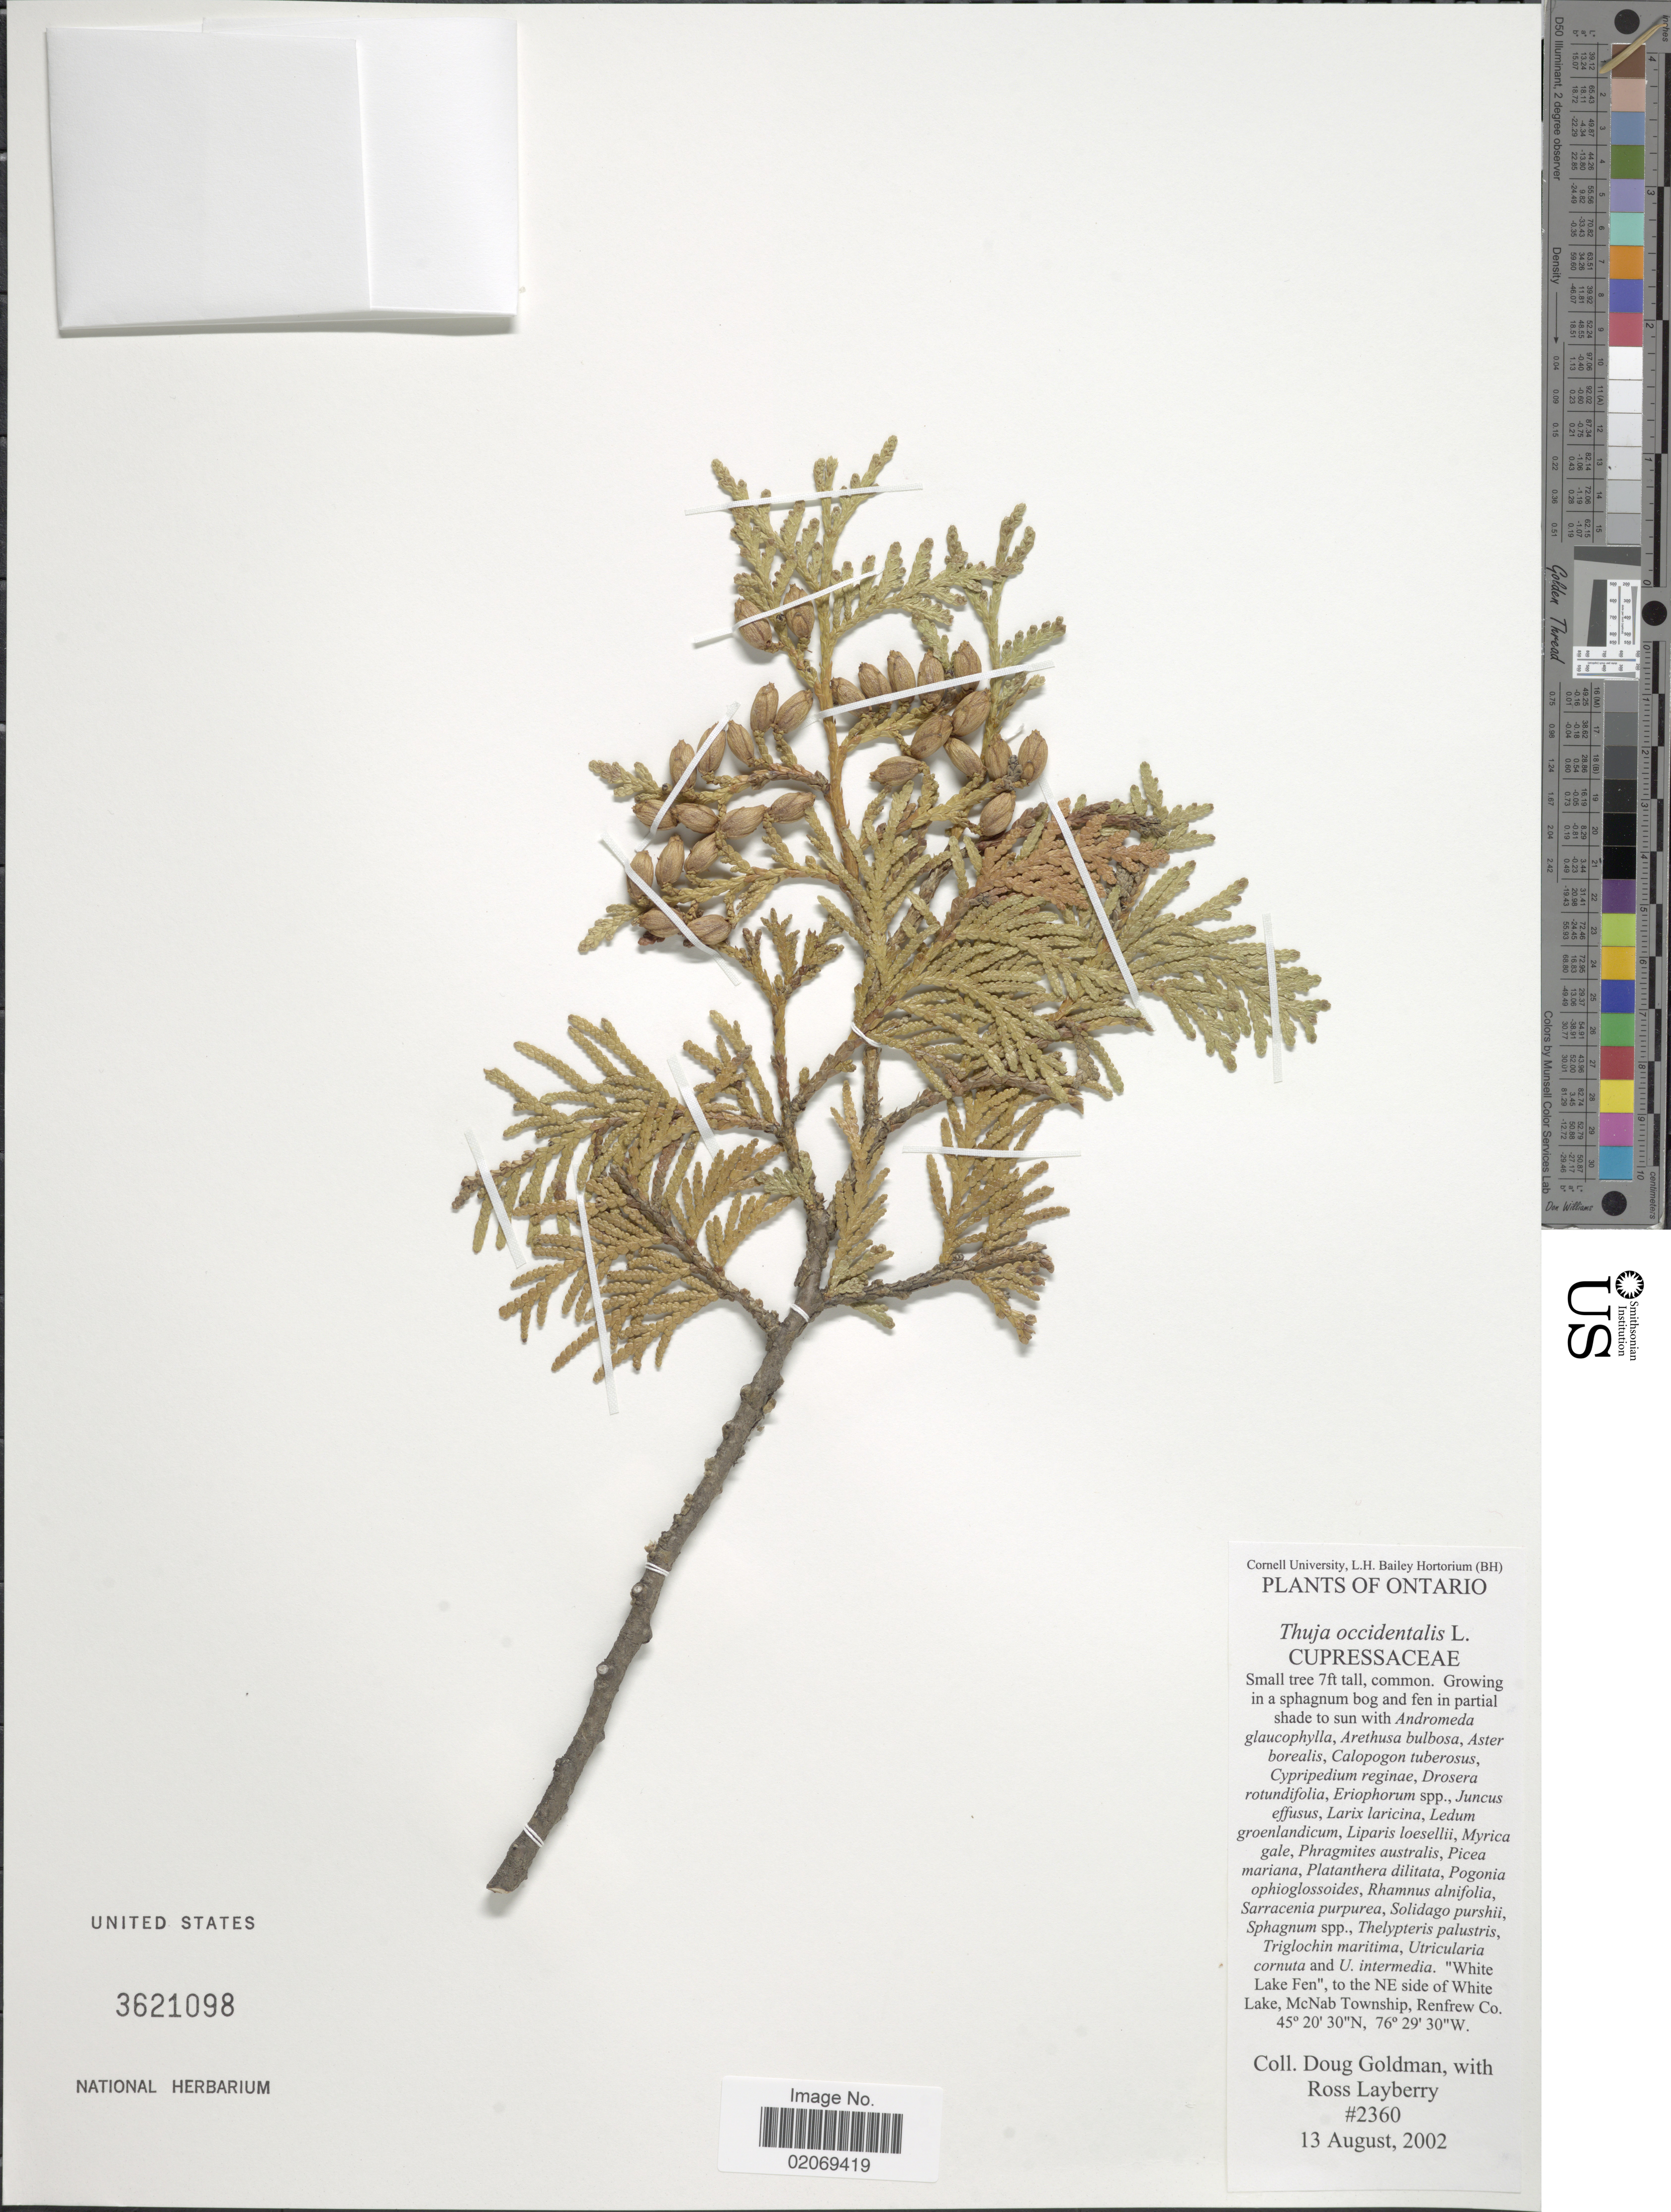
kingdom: Plantae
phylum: Tracheophyta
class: Pinopsida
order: Pinales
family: Cupressaceae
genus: Thuja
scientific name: Thuja occidentalis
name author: L.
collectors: D. Goldman & R. Layberry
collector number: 2360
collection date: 2002-08-13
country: Canada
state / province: Ontario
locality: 'White Lake Fen', to the NE side of White Lake, McNab Township, Renfrew Co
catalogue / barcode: US 3621098